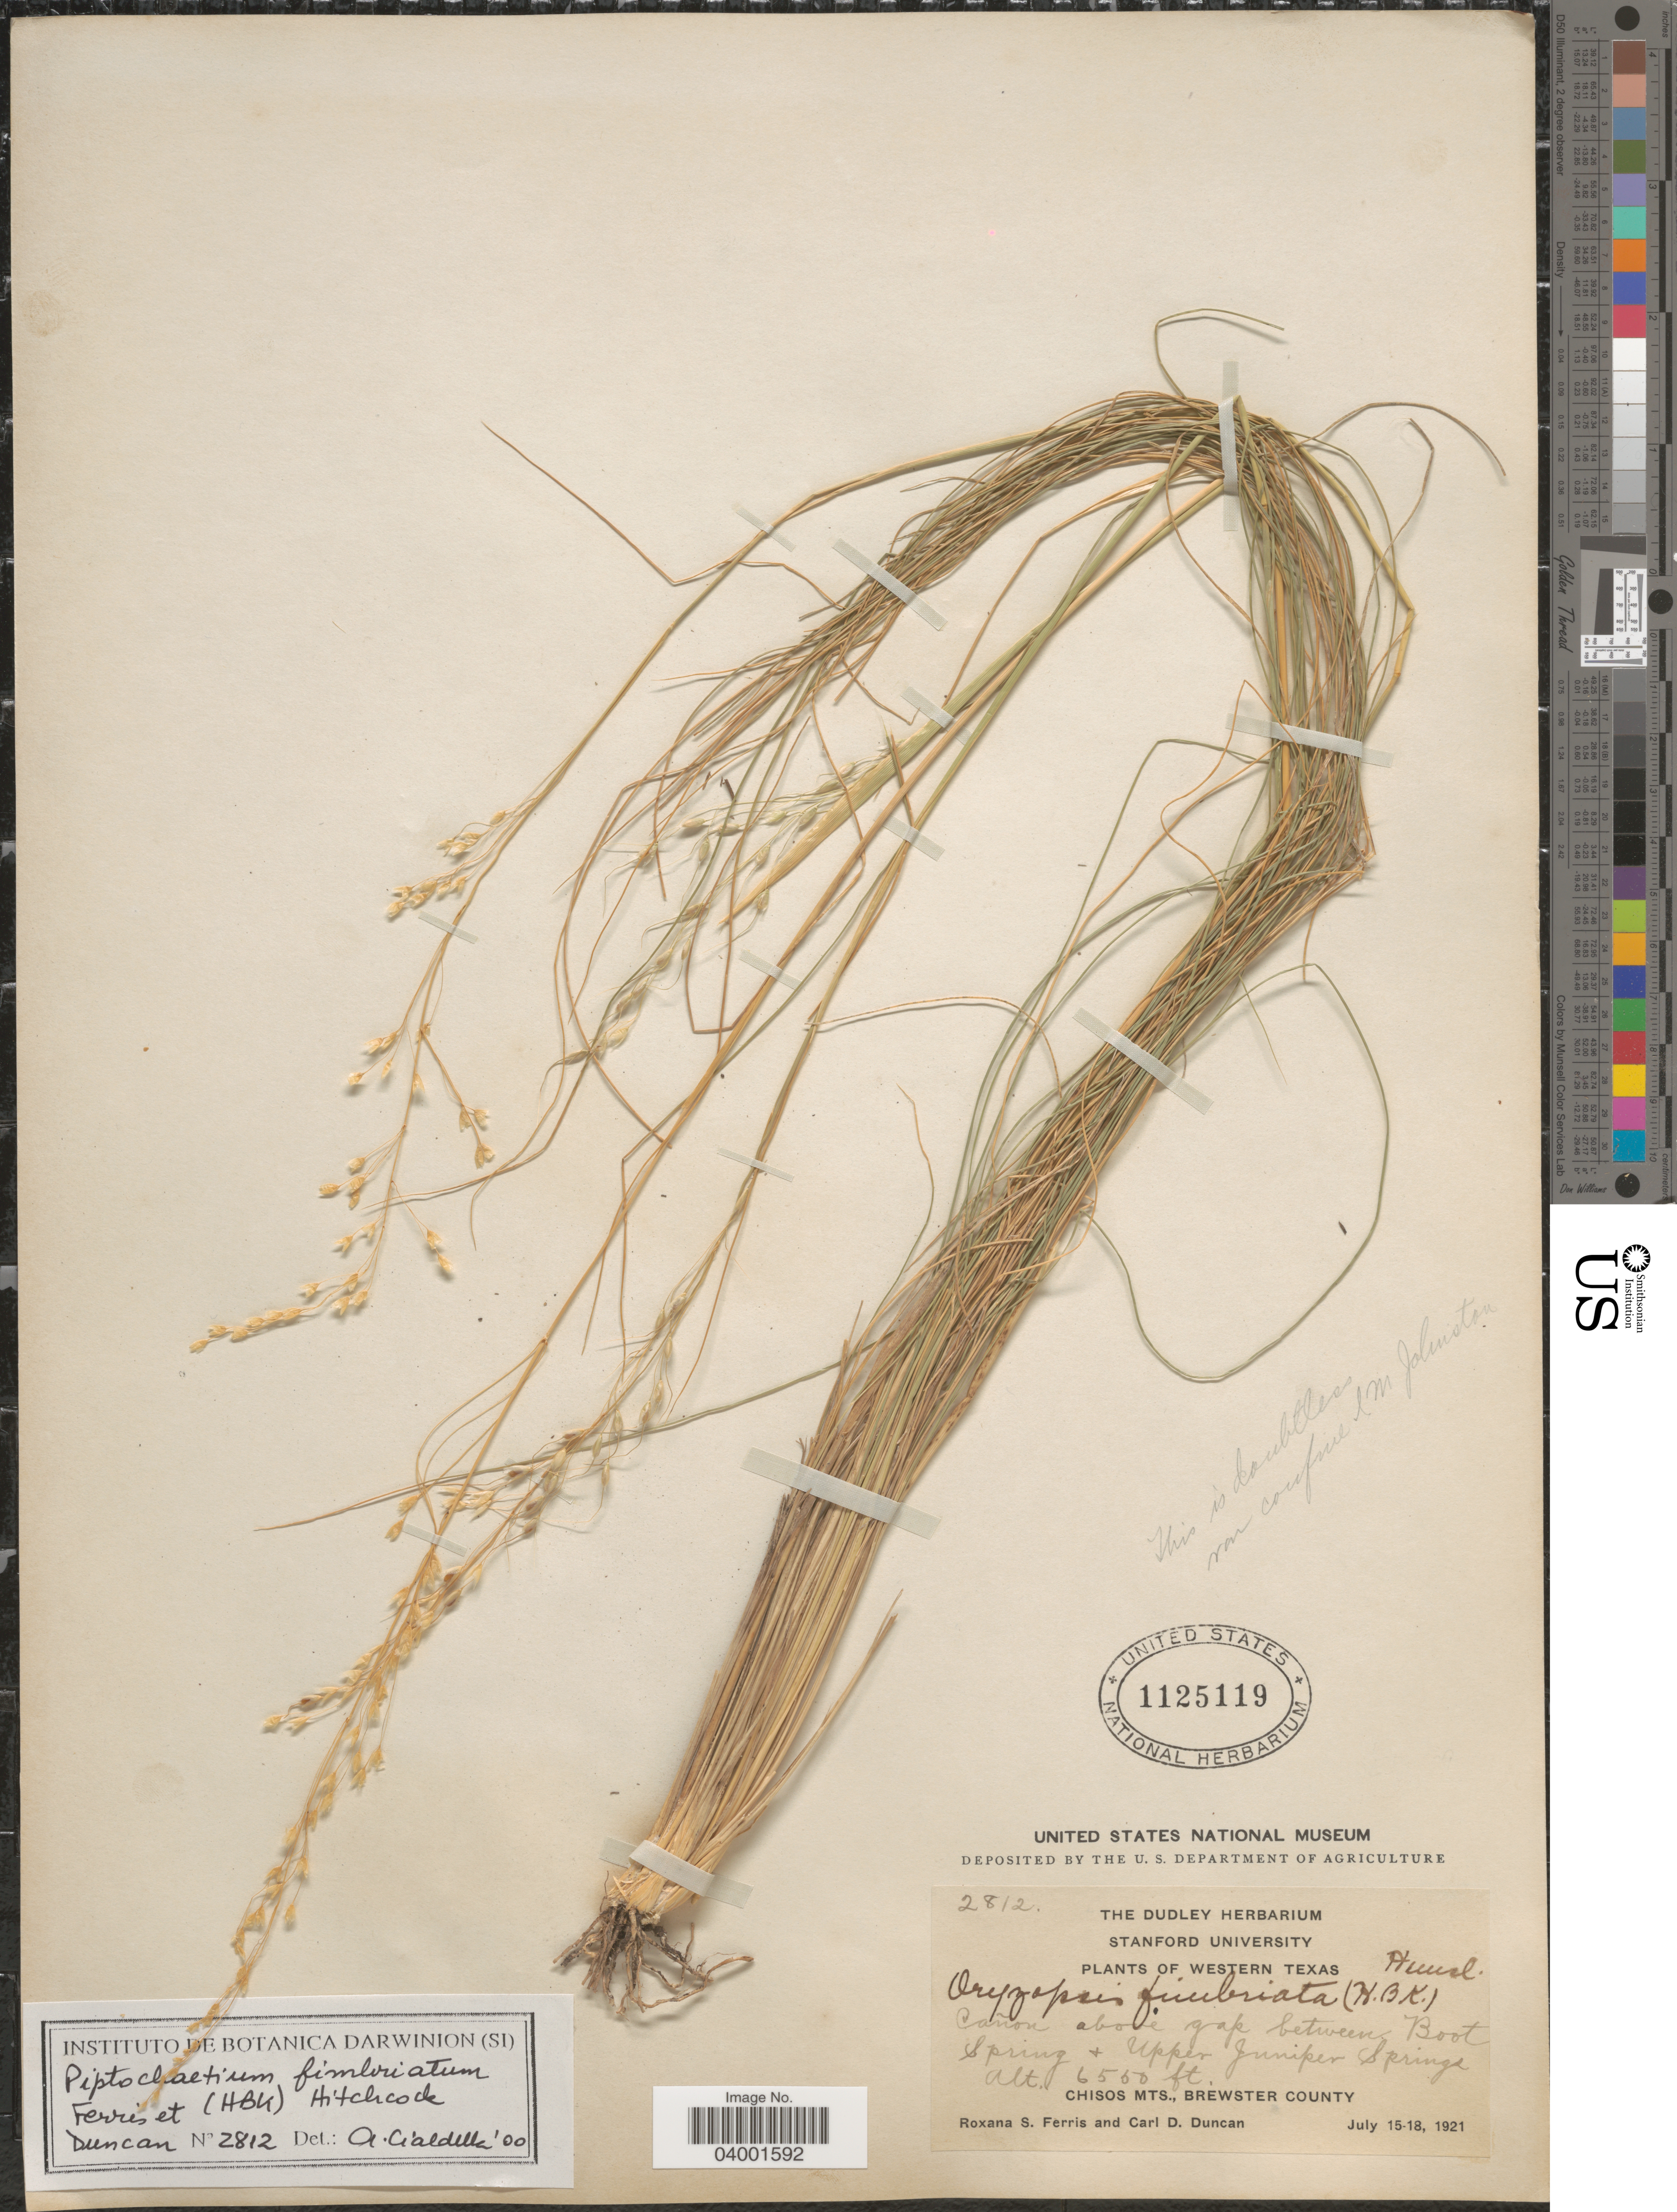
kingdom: Plantae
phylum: Tracheophyta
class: Liliopsida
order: Poales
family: Poaceae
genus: Piptochaetium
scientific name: Piptochaetium fimbriatum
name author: (Kunth) Hitchc.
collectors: R. S. Ferris & C. Duncan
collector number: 2812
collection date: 1921-07-15/1921-07-18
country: United States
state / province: Texas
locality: Western Texas. Cañon above gap between Boot Spring & Upper Juniper Springs. Chisos Mts., Brewster County.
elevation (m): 1996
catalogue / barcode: US 1125119